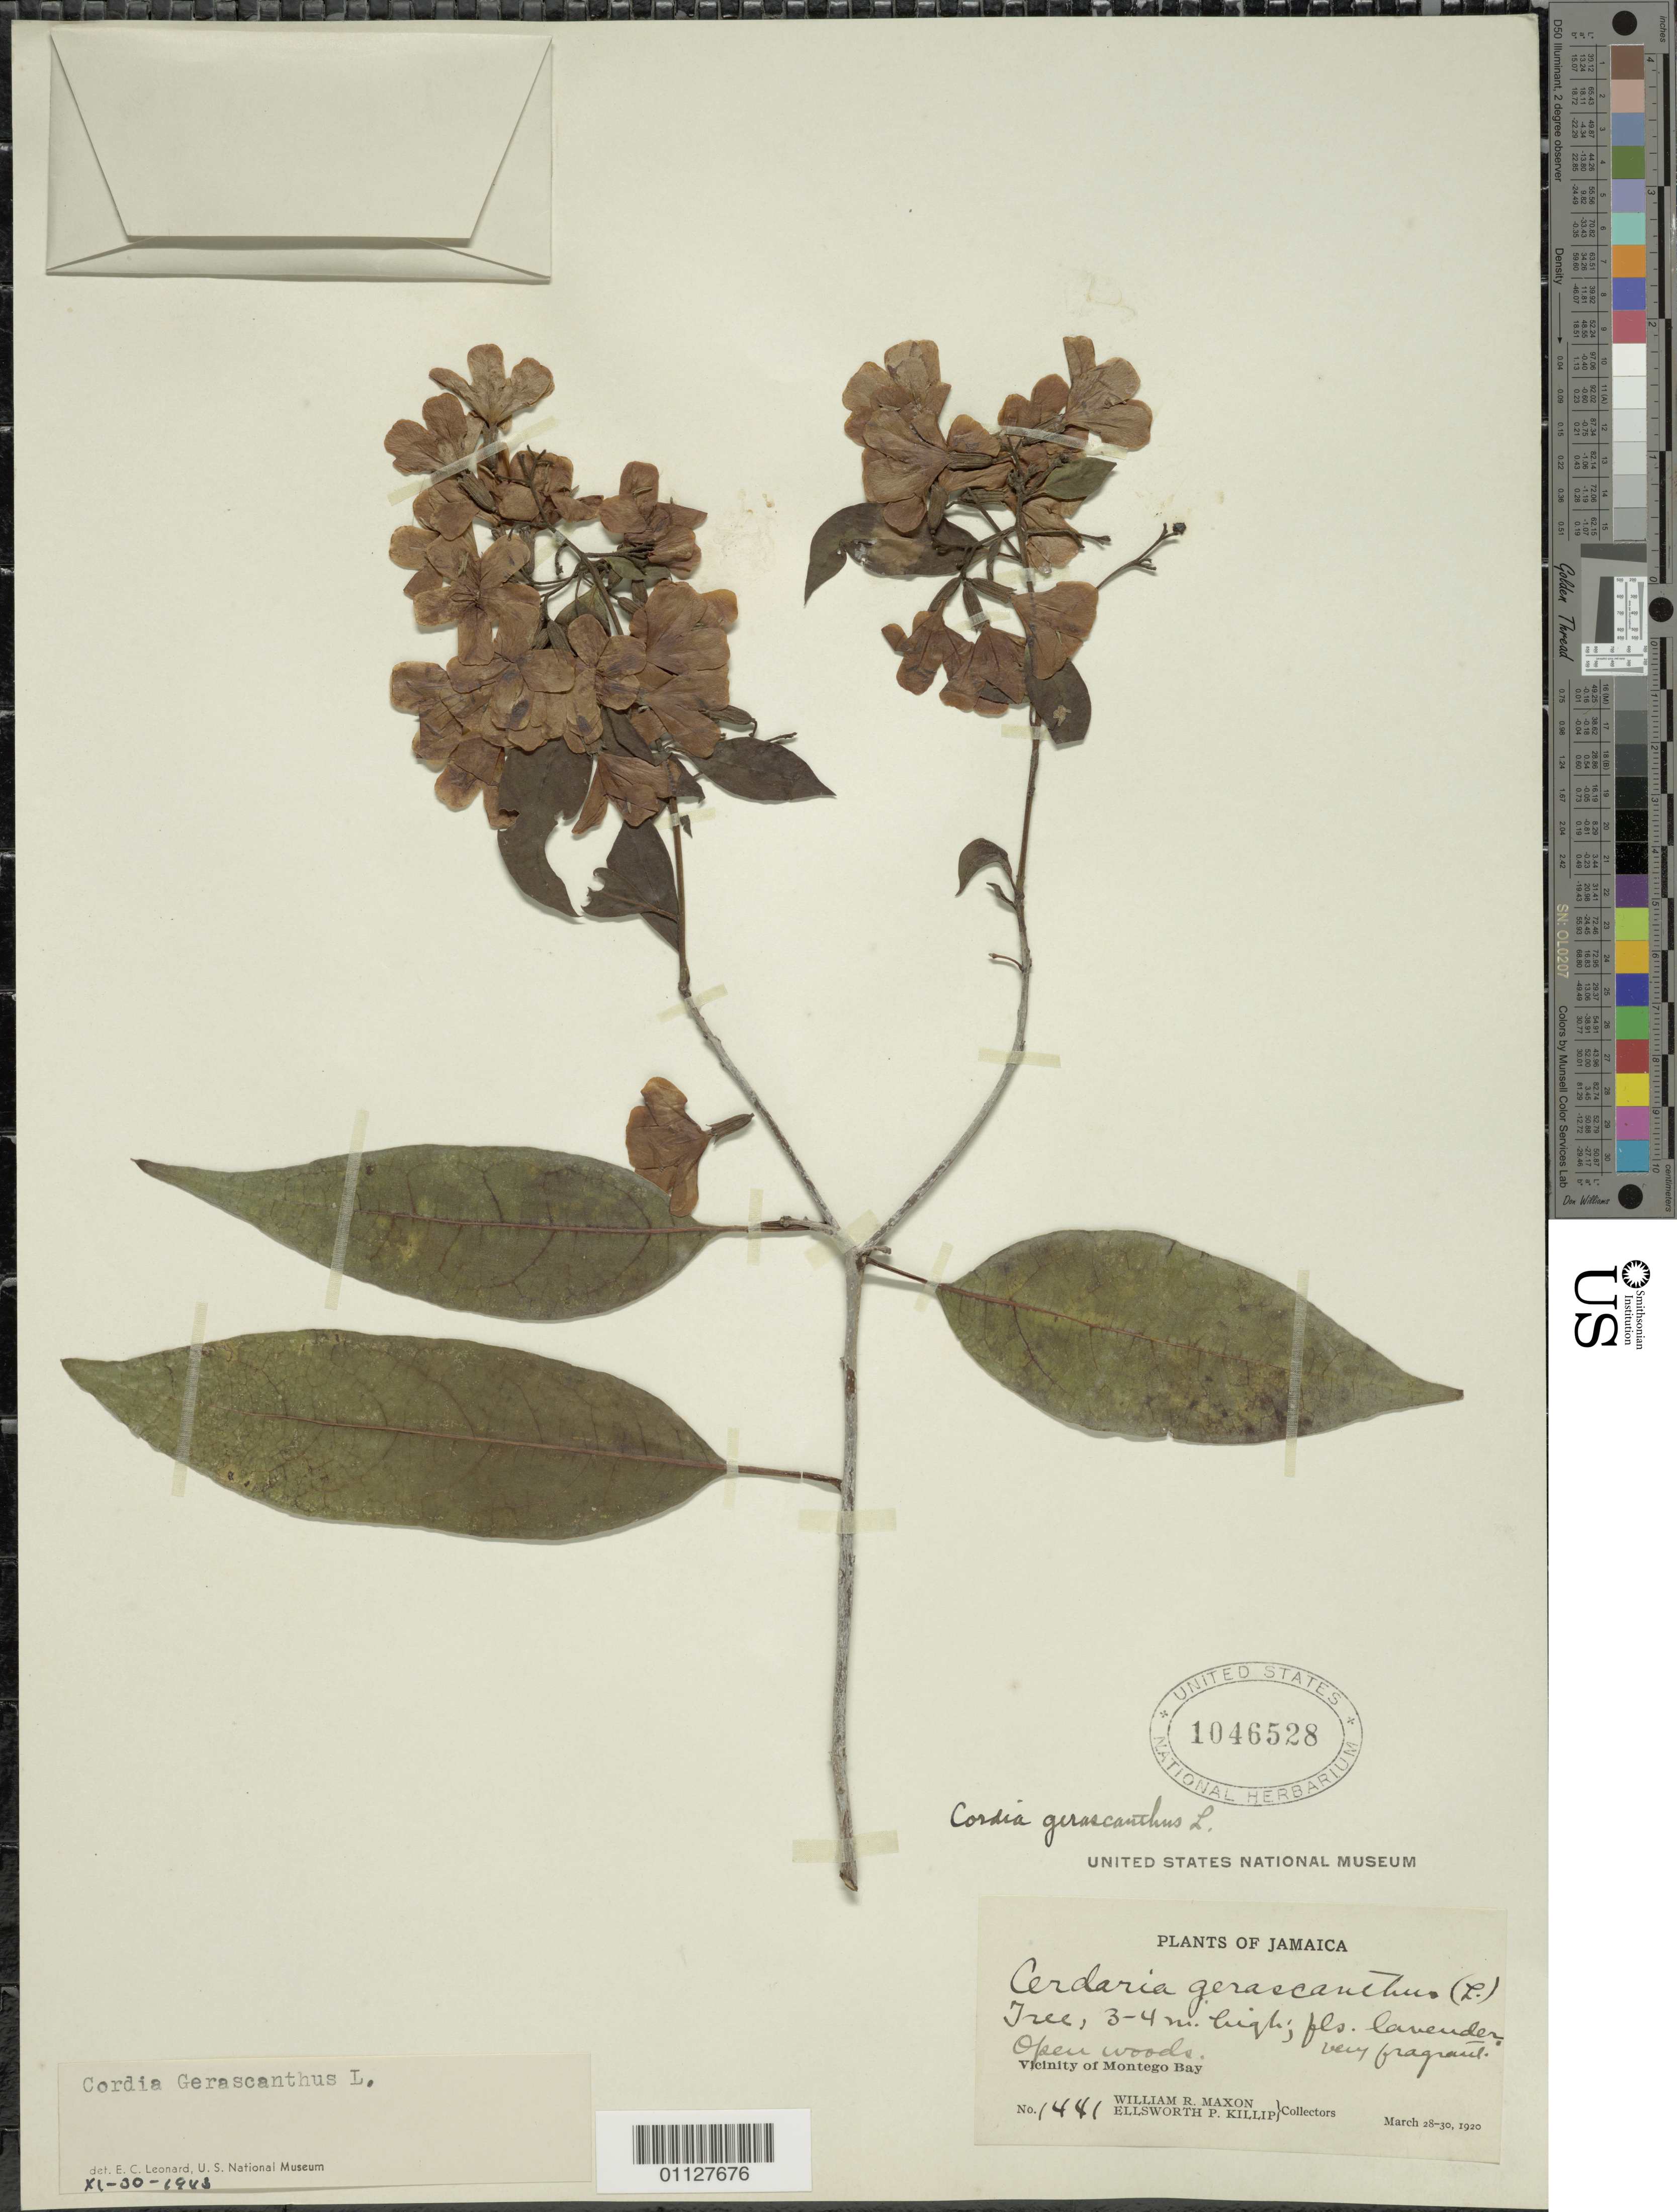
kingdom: Plantae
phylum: Tracheophyta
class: Magnoliopsida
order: Boraginales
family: Cordiaceae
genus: Cordia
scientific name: Cordia gerascanthus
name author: L.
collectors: W. R. Maxon & E. P. Killip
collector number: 1441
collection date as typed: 28 Mar 1920 to 30 Mar 1920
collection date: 1920-03-28/1920-03-30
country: Jamaica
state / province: Saint James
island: Jamaica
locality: Vicinity of Montego Bay. Open woods.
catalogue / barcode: US 1046528